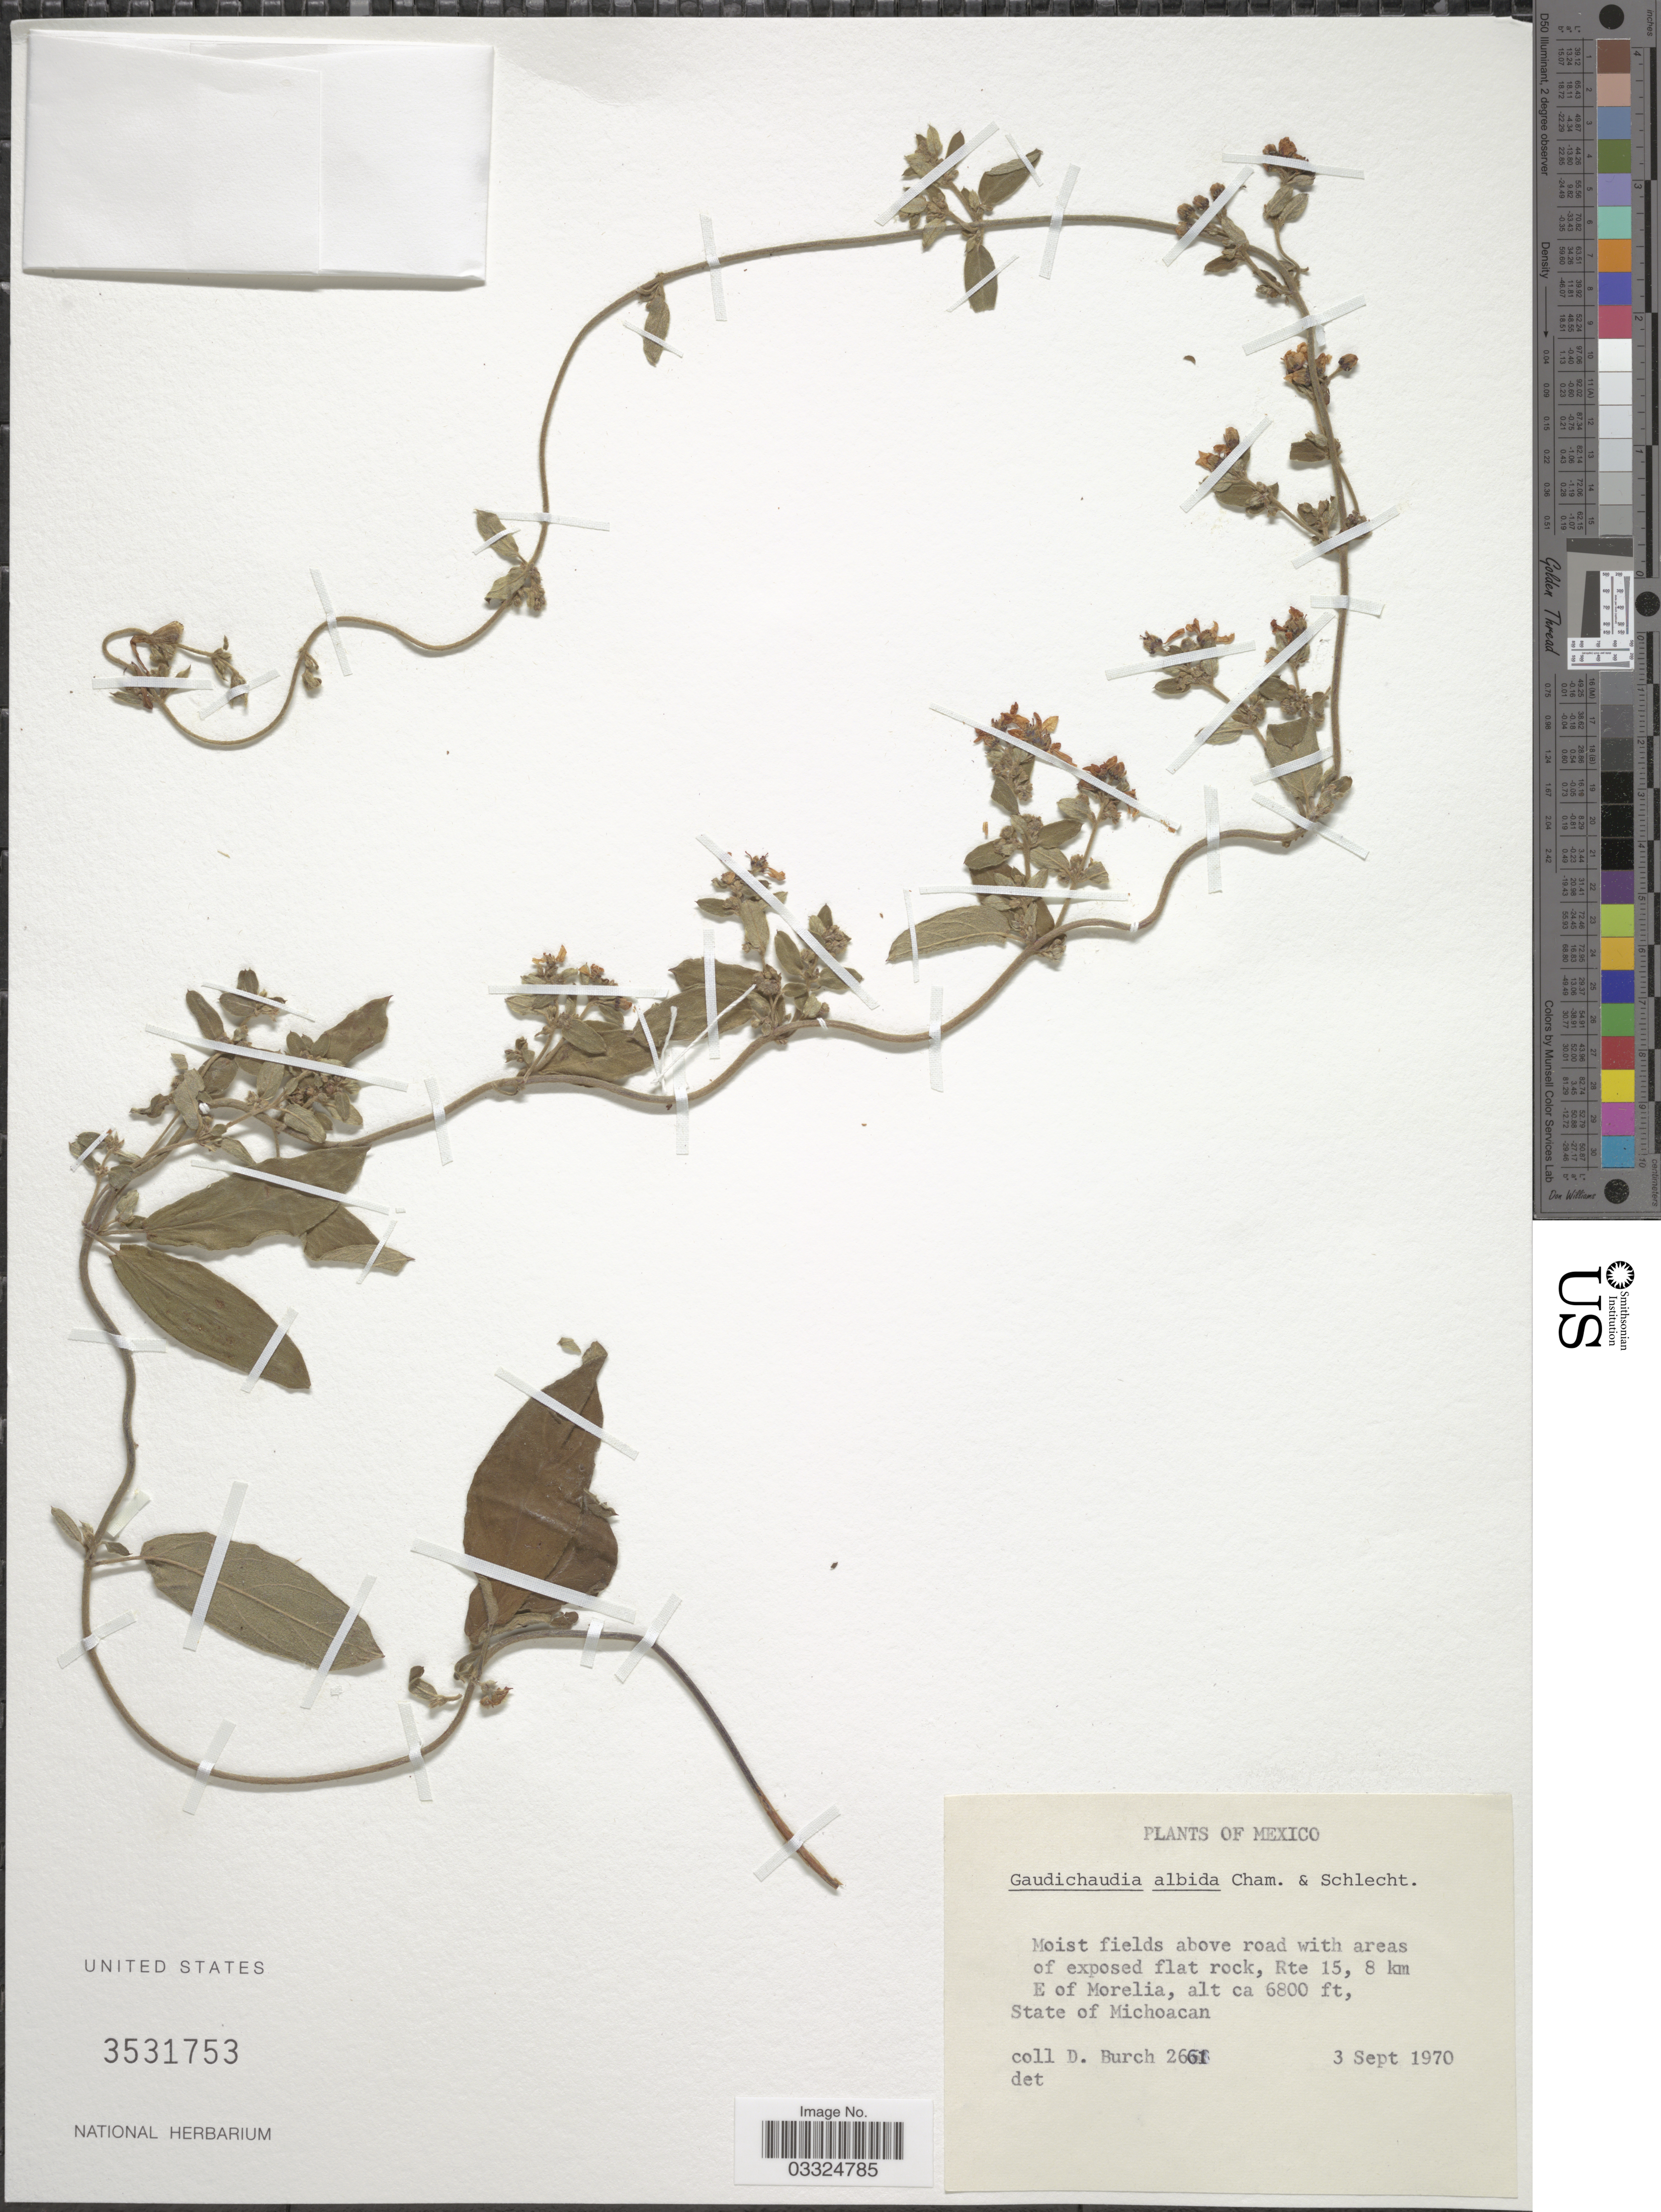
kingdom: Plantae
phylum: Tracheophyta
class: Magnoliopsida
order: Malpighiales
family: Malpighiaceae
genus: Gaudichaudia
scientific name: Gaudichaudia albida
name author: Schltdl. & Cham.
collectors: D. Burch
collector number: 2661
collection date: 1970-09-03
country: Mexico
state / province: Michoacán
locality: Rte 15, 8 km E of Morelia.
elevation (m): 2073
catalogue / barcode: US 3531753